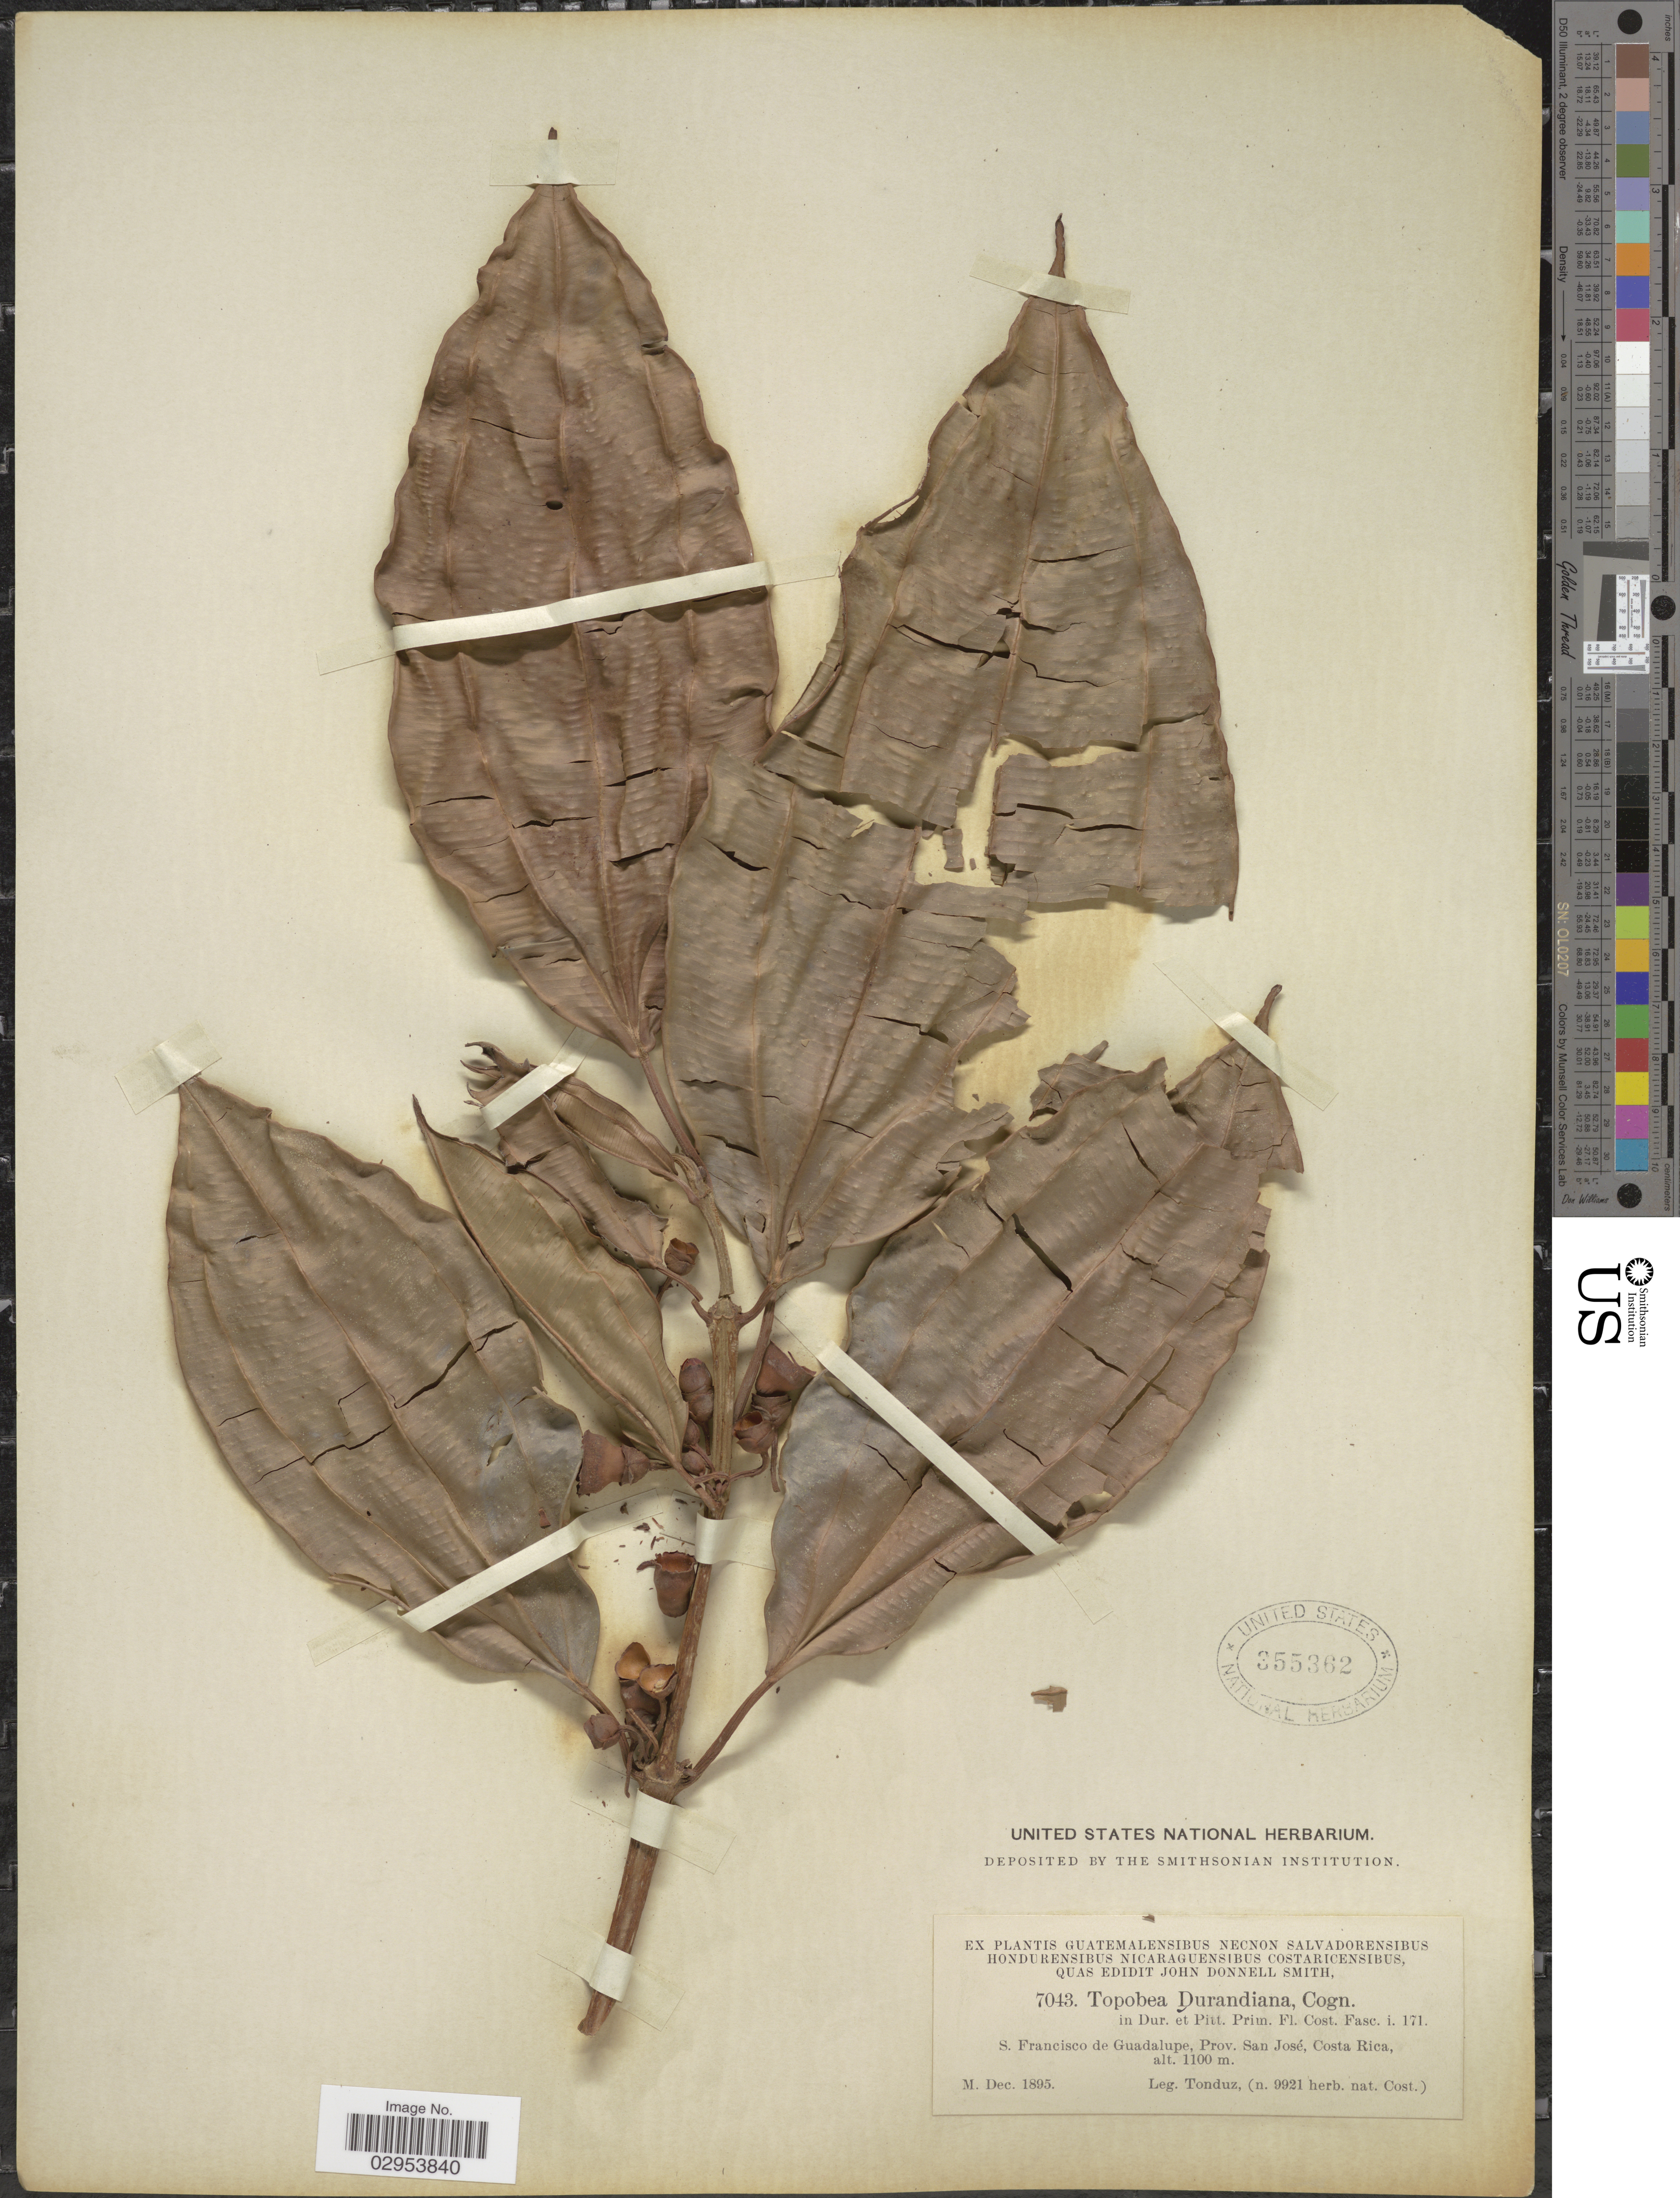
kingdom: Plantae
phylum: Tracheophyta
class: Magnoliopsida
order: Myrtales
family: Melastomataceae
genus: Topobea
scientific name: Topobea maurofernandeziana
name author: Cogn.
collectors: Tonduz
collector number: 7043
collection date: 1895-12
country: Costa Rica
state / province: San José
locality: S. Francisco de Guadalupe.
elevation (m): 1100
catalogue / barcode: US 355362